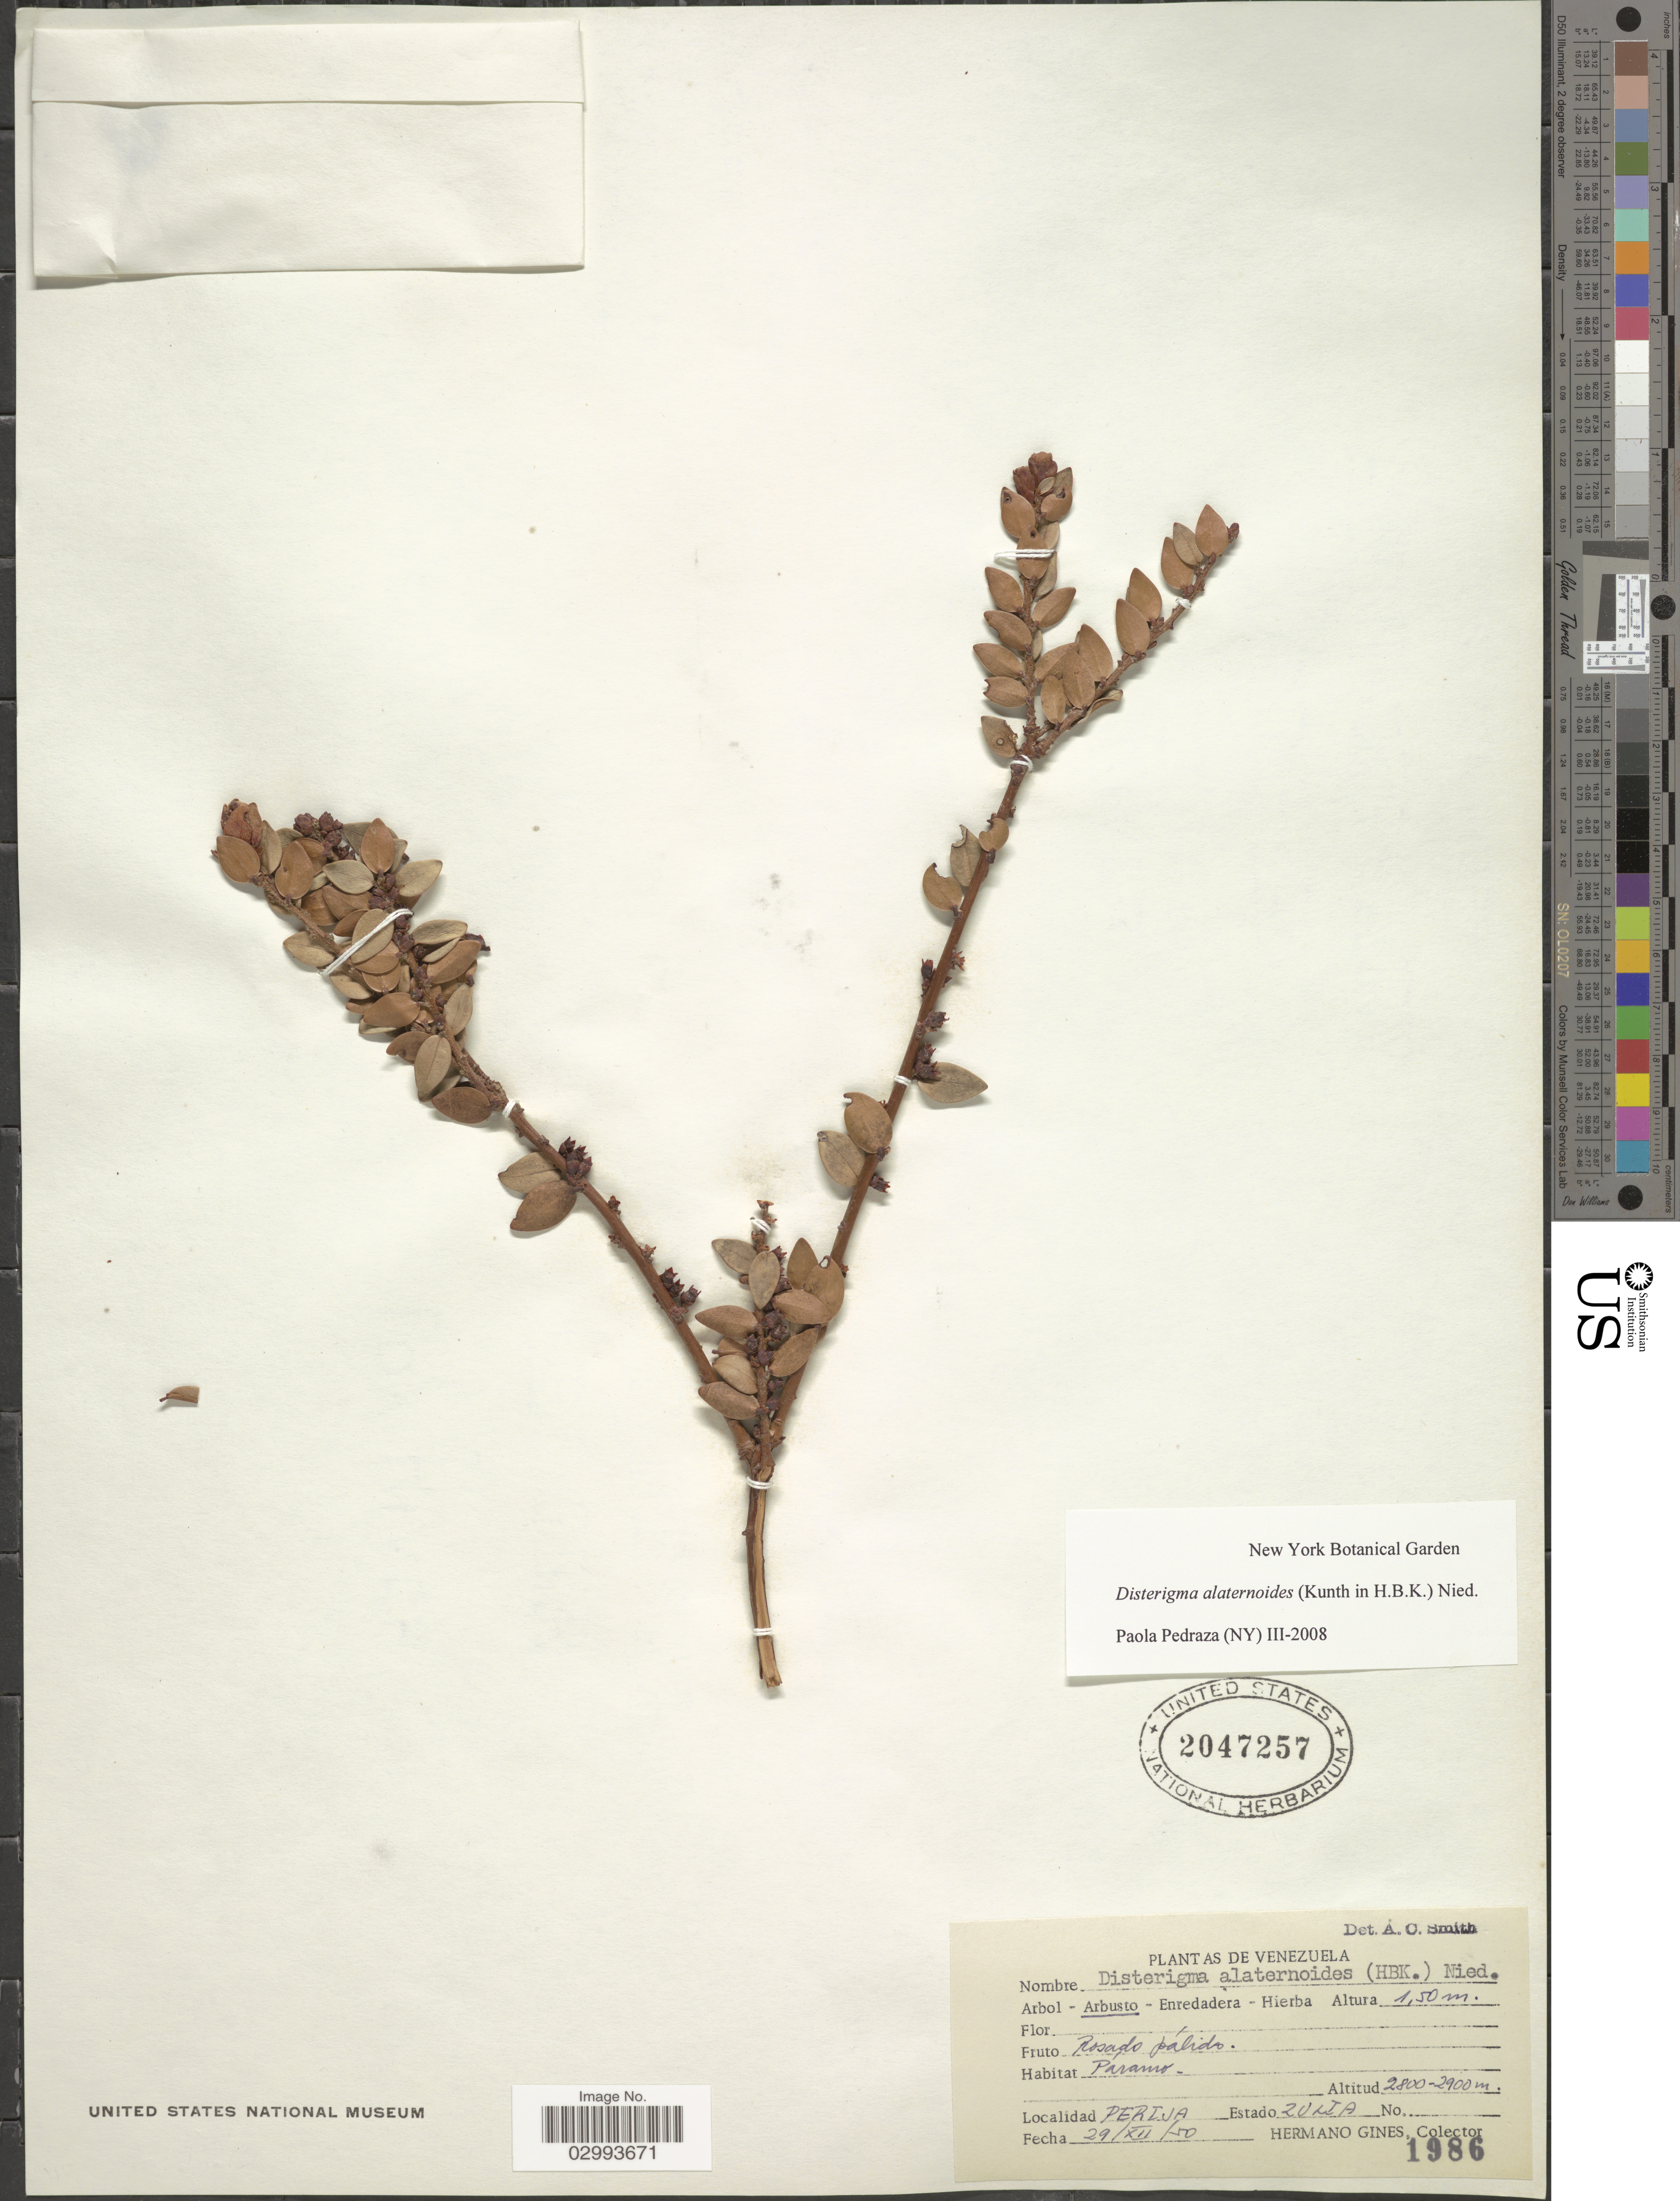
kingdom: Plantae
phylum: Tracheophyta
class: Magnoliopsida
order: Ericales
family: Ericaceae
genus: Disterigma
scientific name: Disterigma alaternoides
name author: (Kunth) Nied.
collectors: Bro. Gines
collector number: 1986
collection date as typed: Transcribed d/m/y: 29/12/50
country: Venezuela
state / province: Zulia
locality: Perija.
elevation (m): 2800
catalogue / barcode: US 2047257